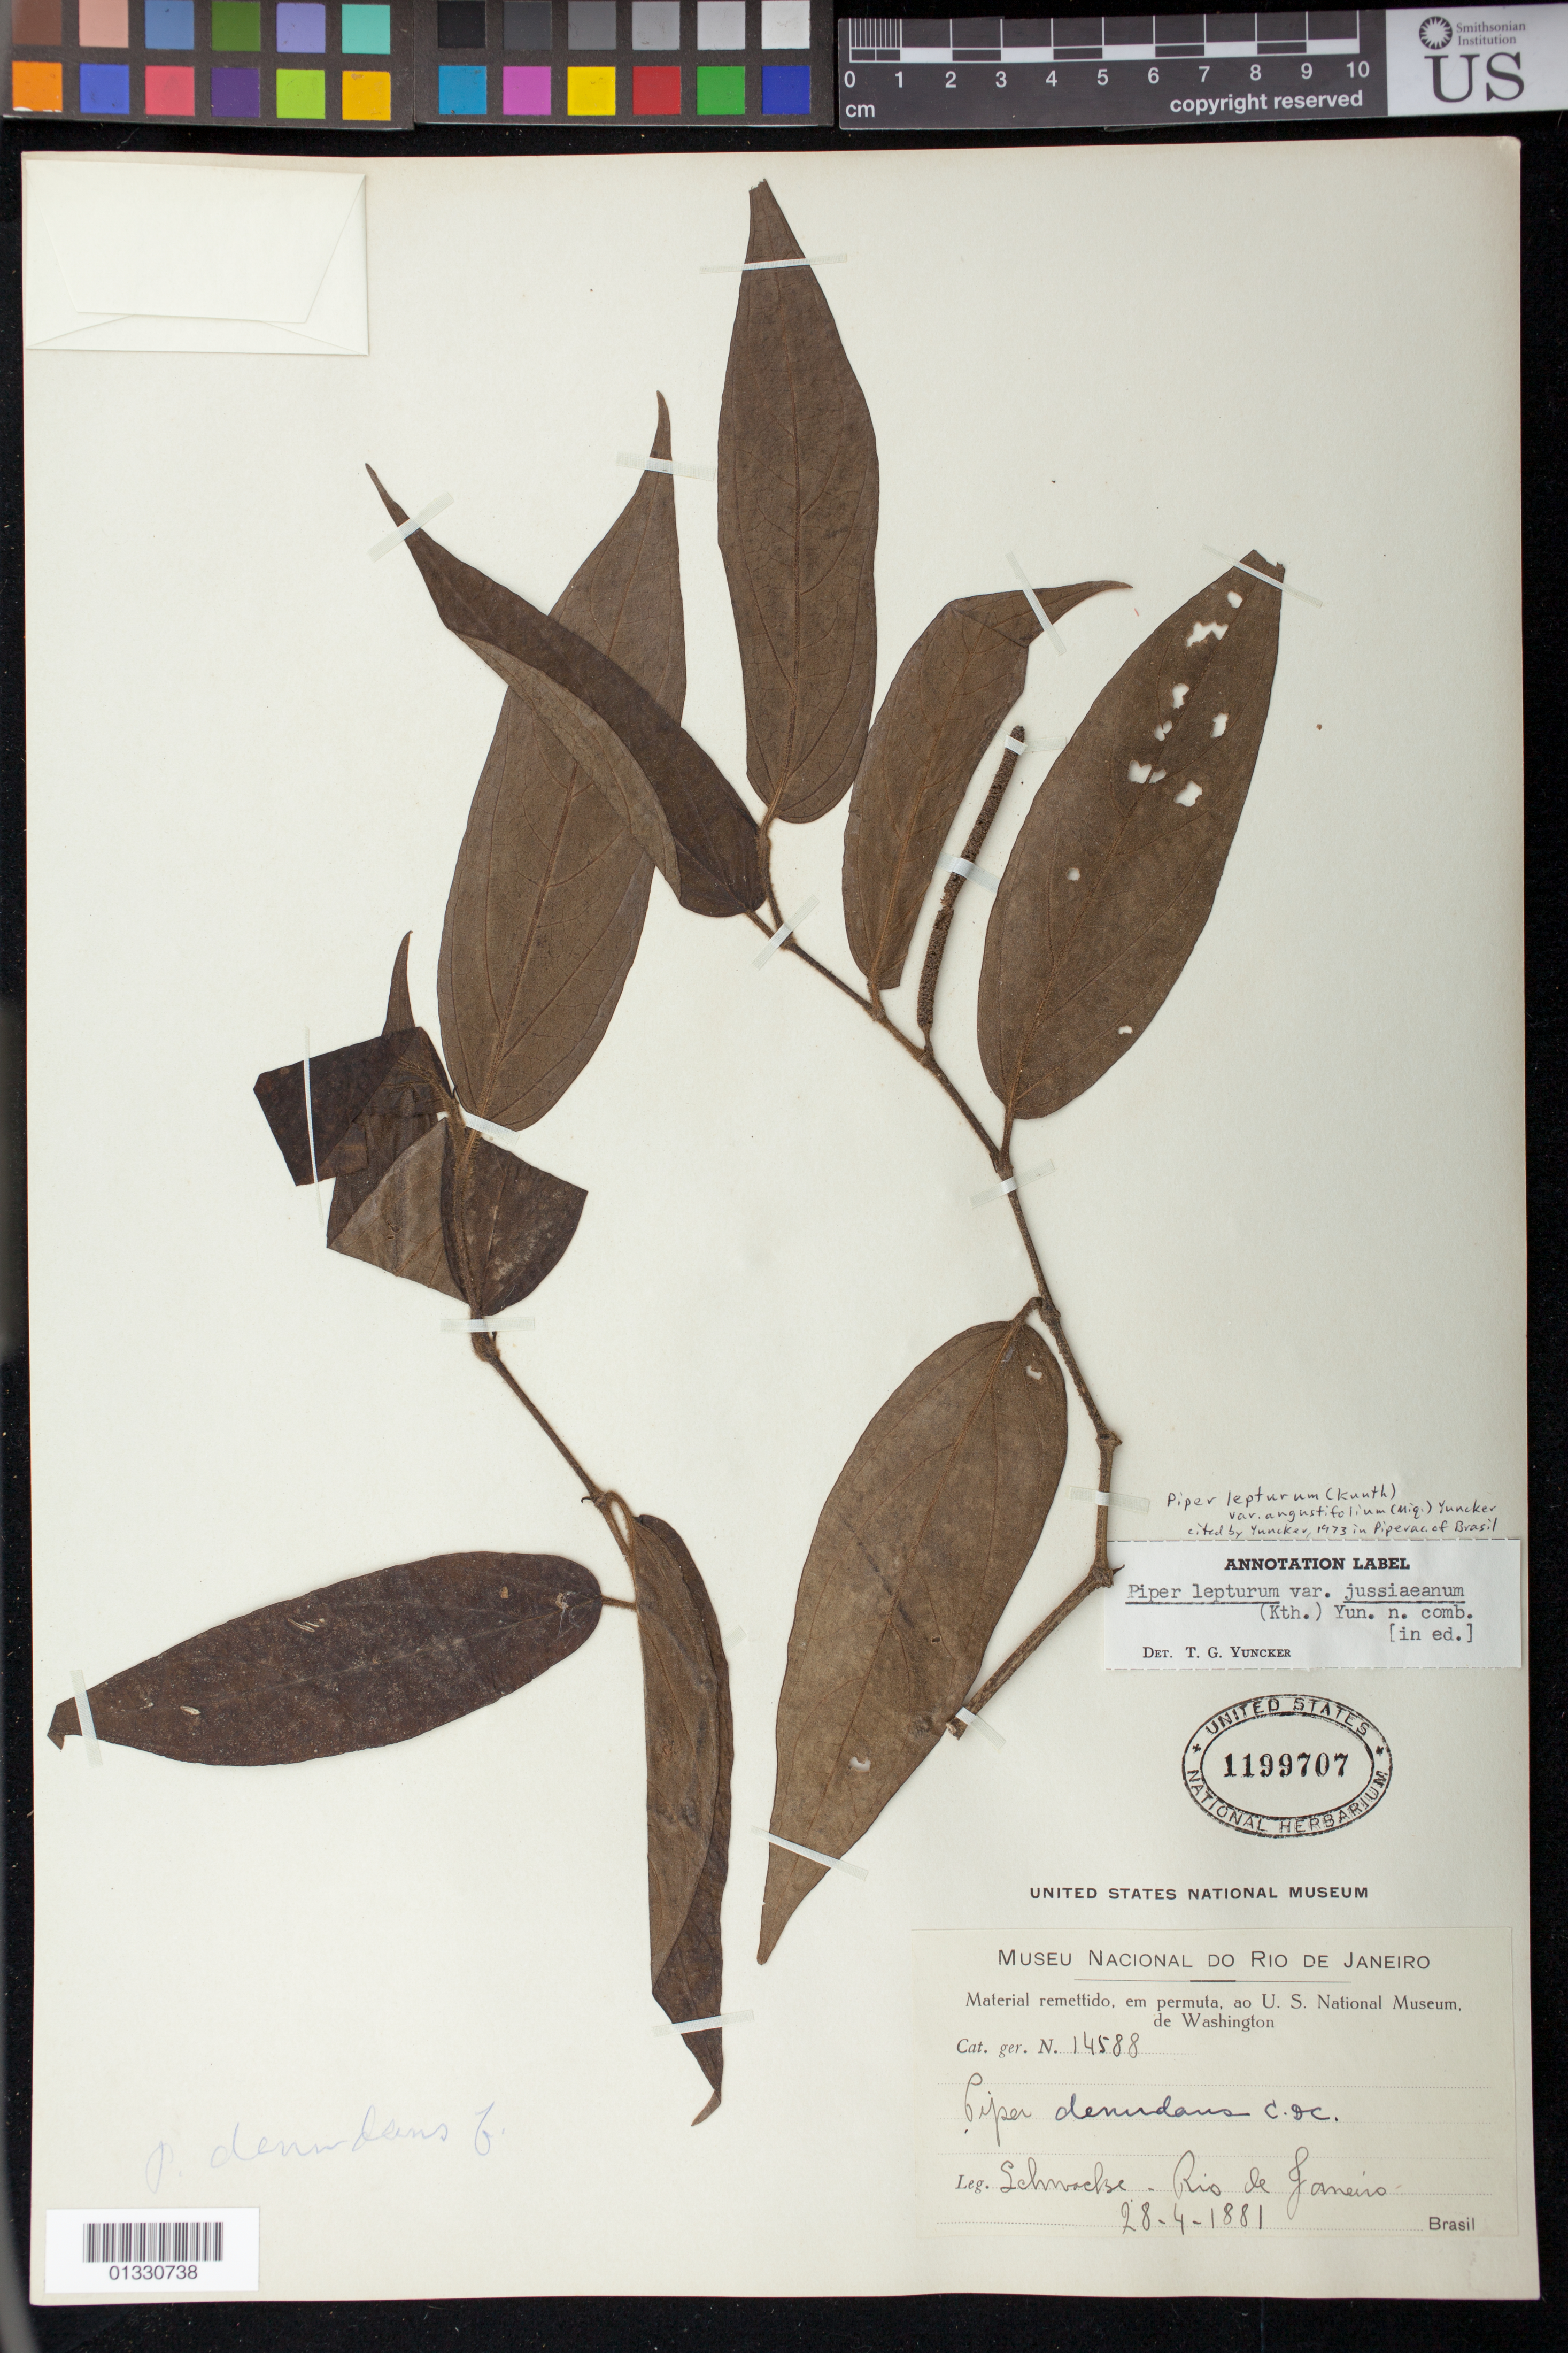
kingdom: Plantae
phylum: Tracheophyta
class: Magnoliopsida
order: Piperales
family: Piperaceae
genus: Piper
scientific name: Piper lepturum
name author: Kunth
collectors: C. A. W. Schwacke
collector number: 14588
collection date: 1881-04-28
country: Brazil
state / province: Rio de Janeiro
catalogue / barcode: US 1199707